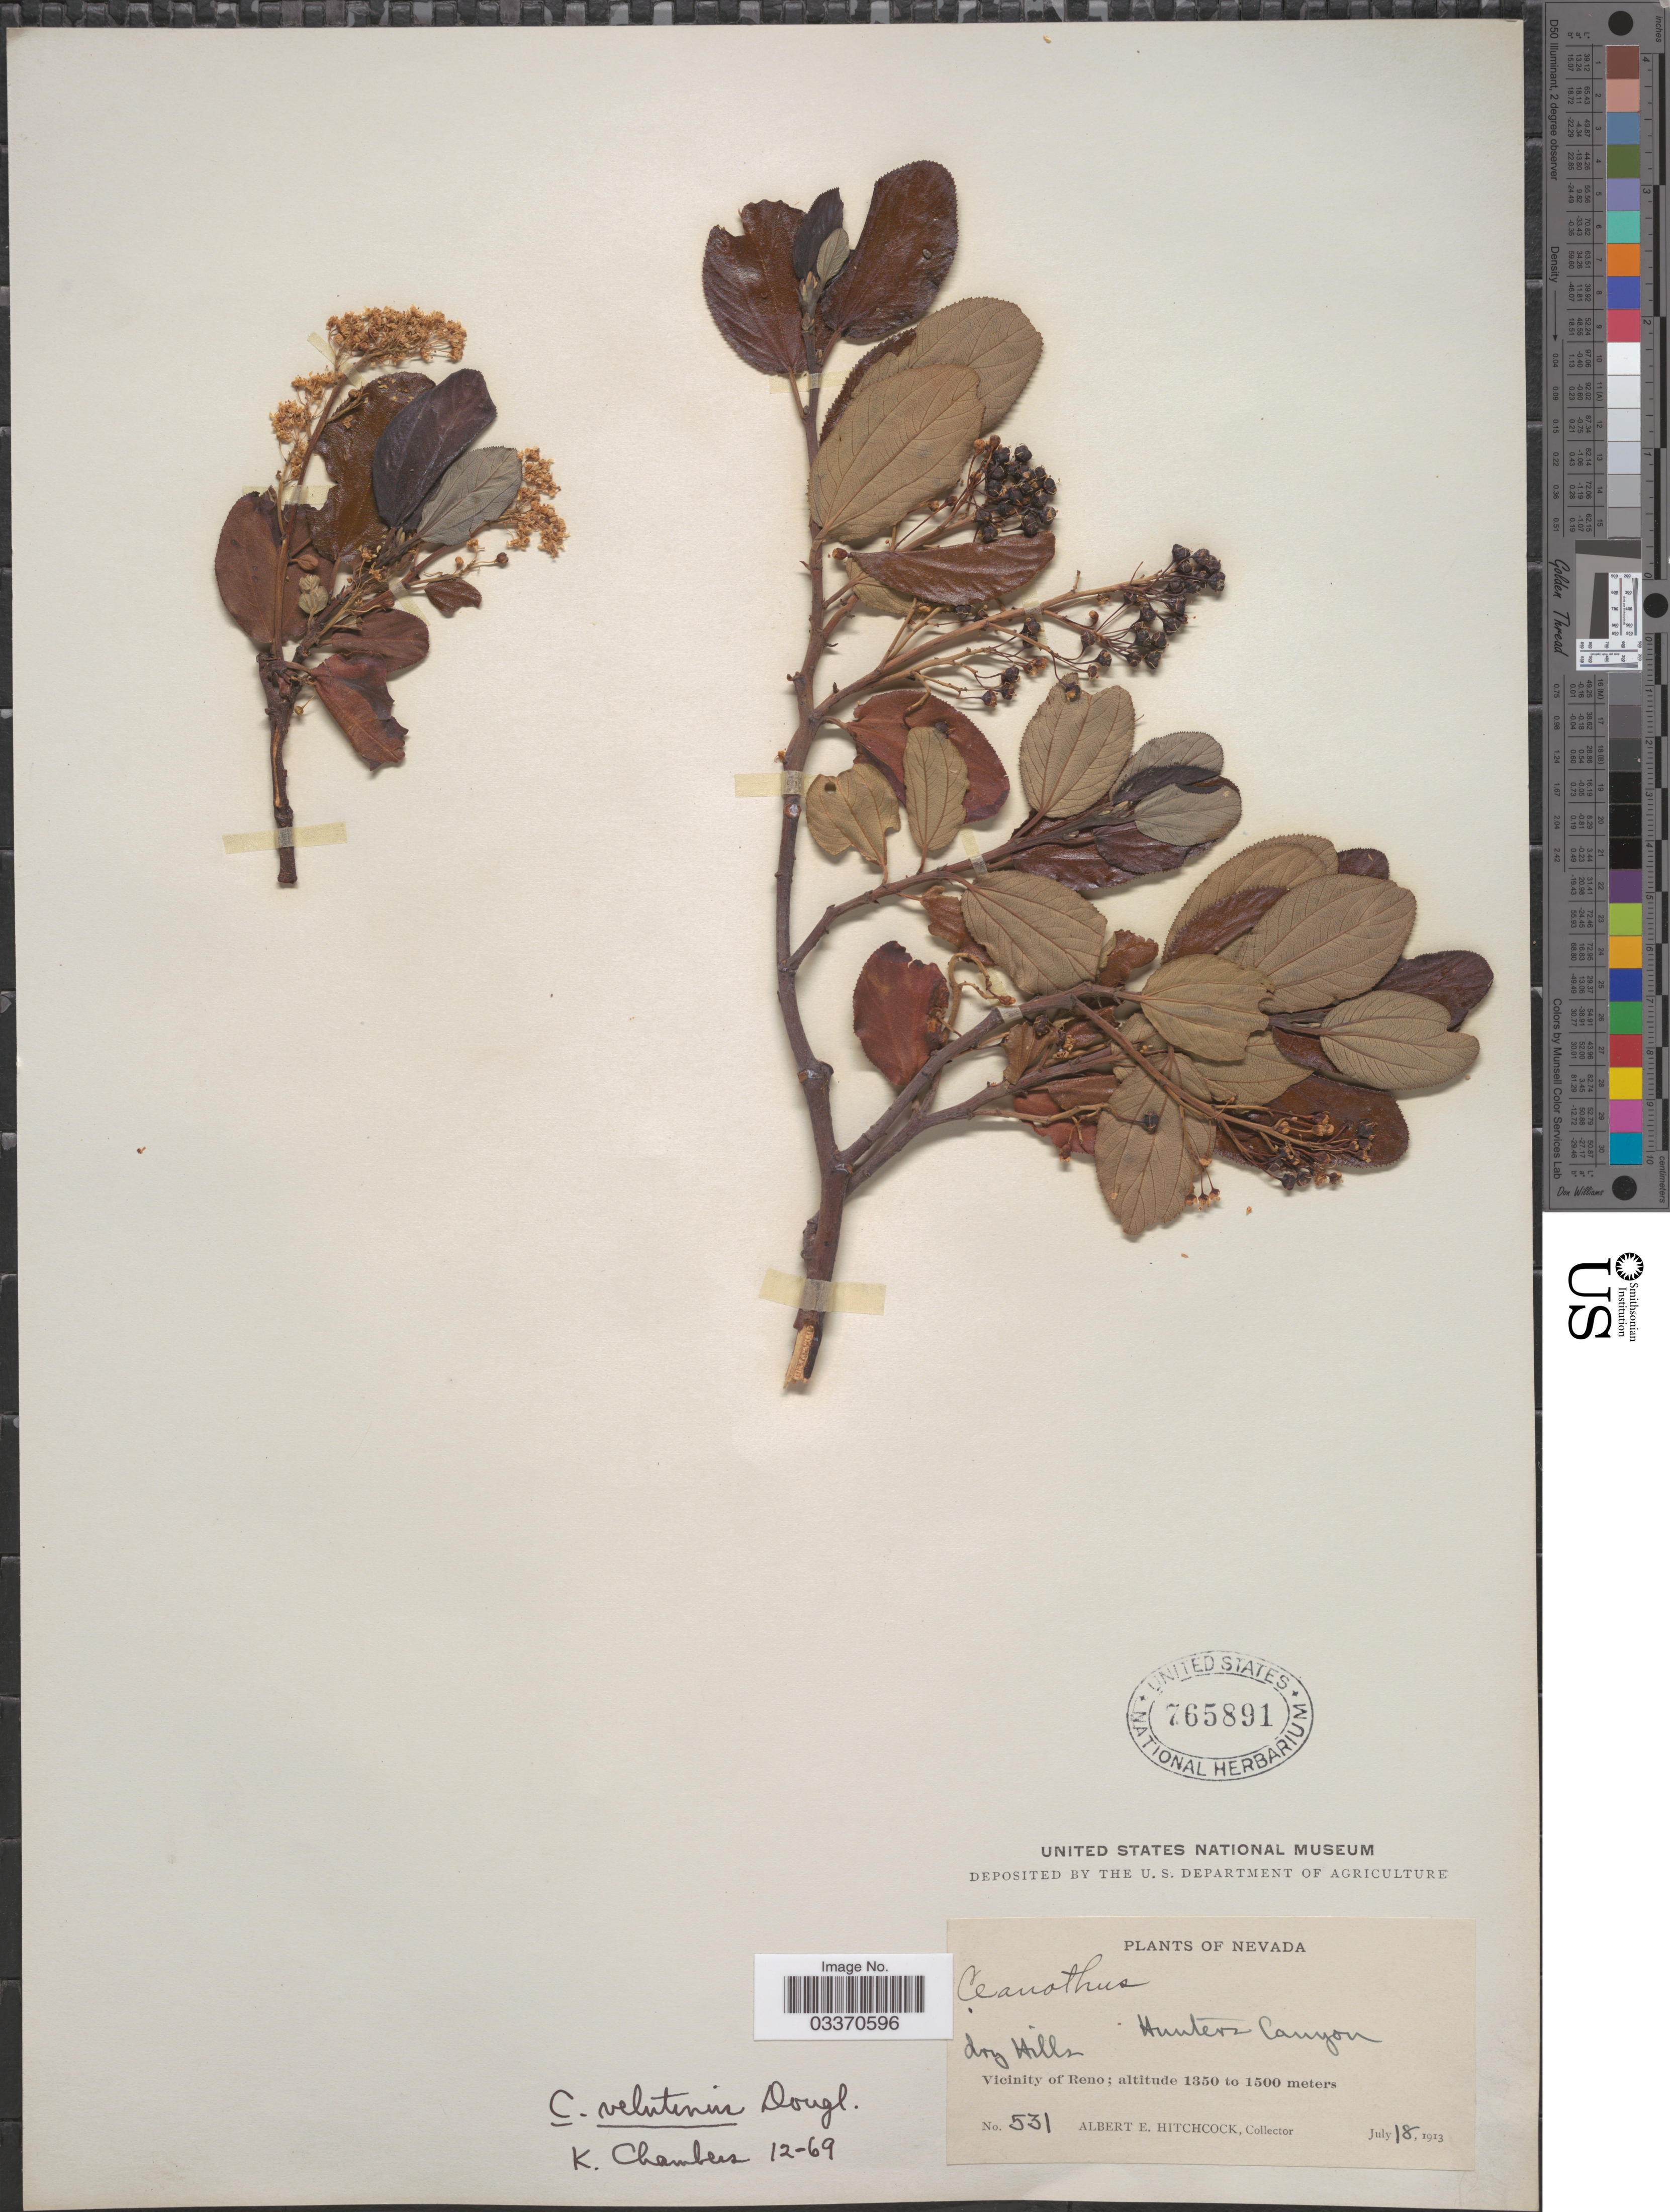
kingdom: Plantae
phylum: Tracheophyta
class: Magnoliopsida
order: Rosales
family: Rhamnaceae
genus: Ceanothus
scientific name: Ceanothus velutinus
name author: Douglas ex Hook.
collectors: A. Hitchcock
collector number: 531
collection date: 1913-07-18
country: United States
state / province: Nevada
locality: Vicinity of Reno.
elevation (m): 1350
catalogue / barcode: US 765891